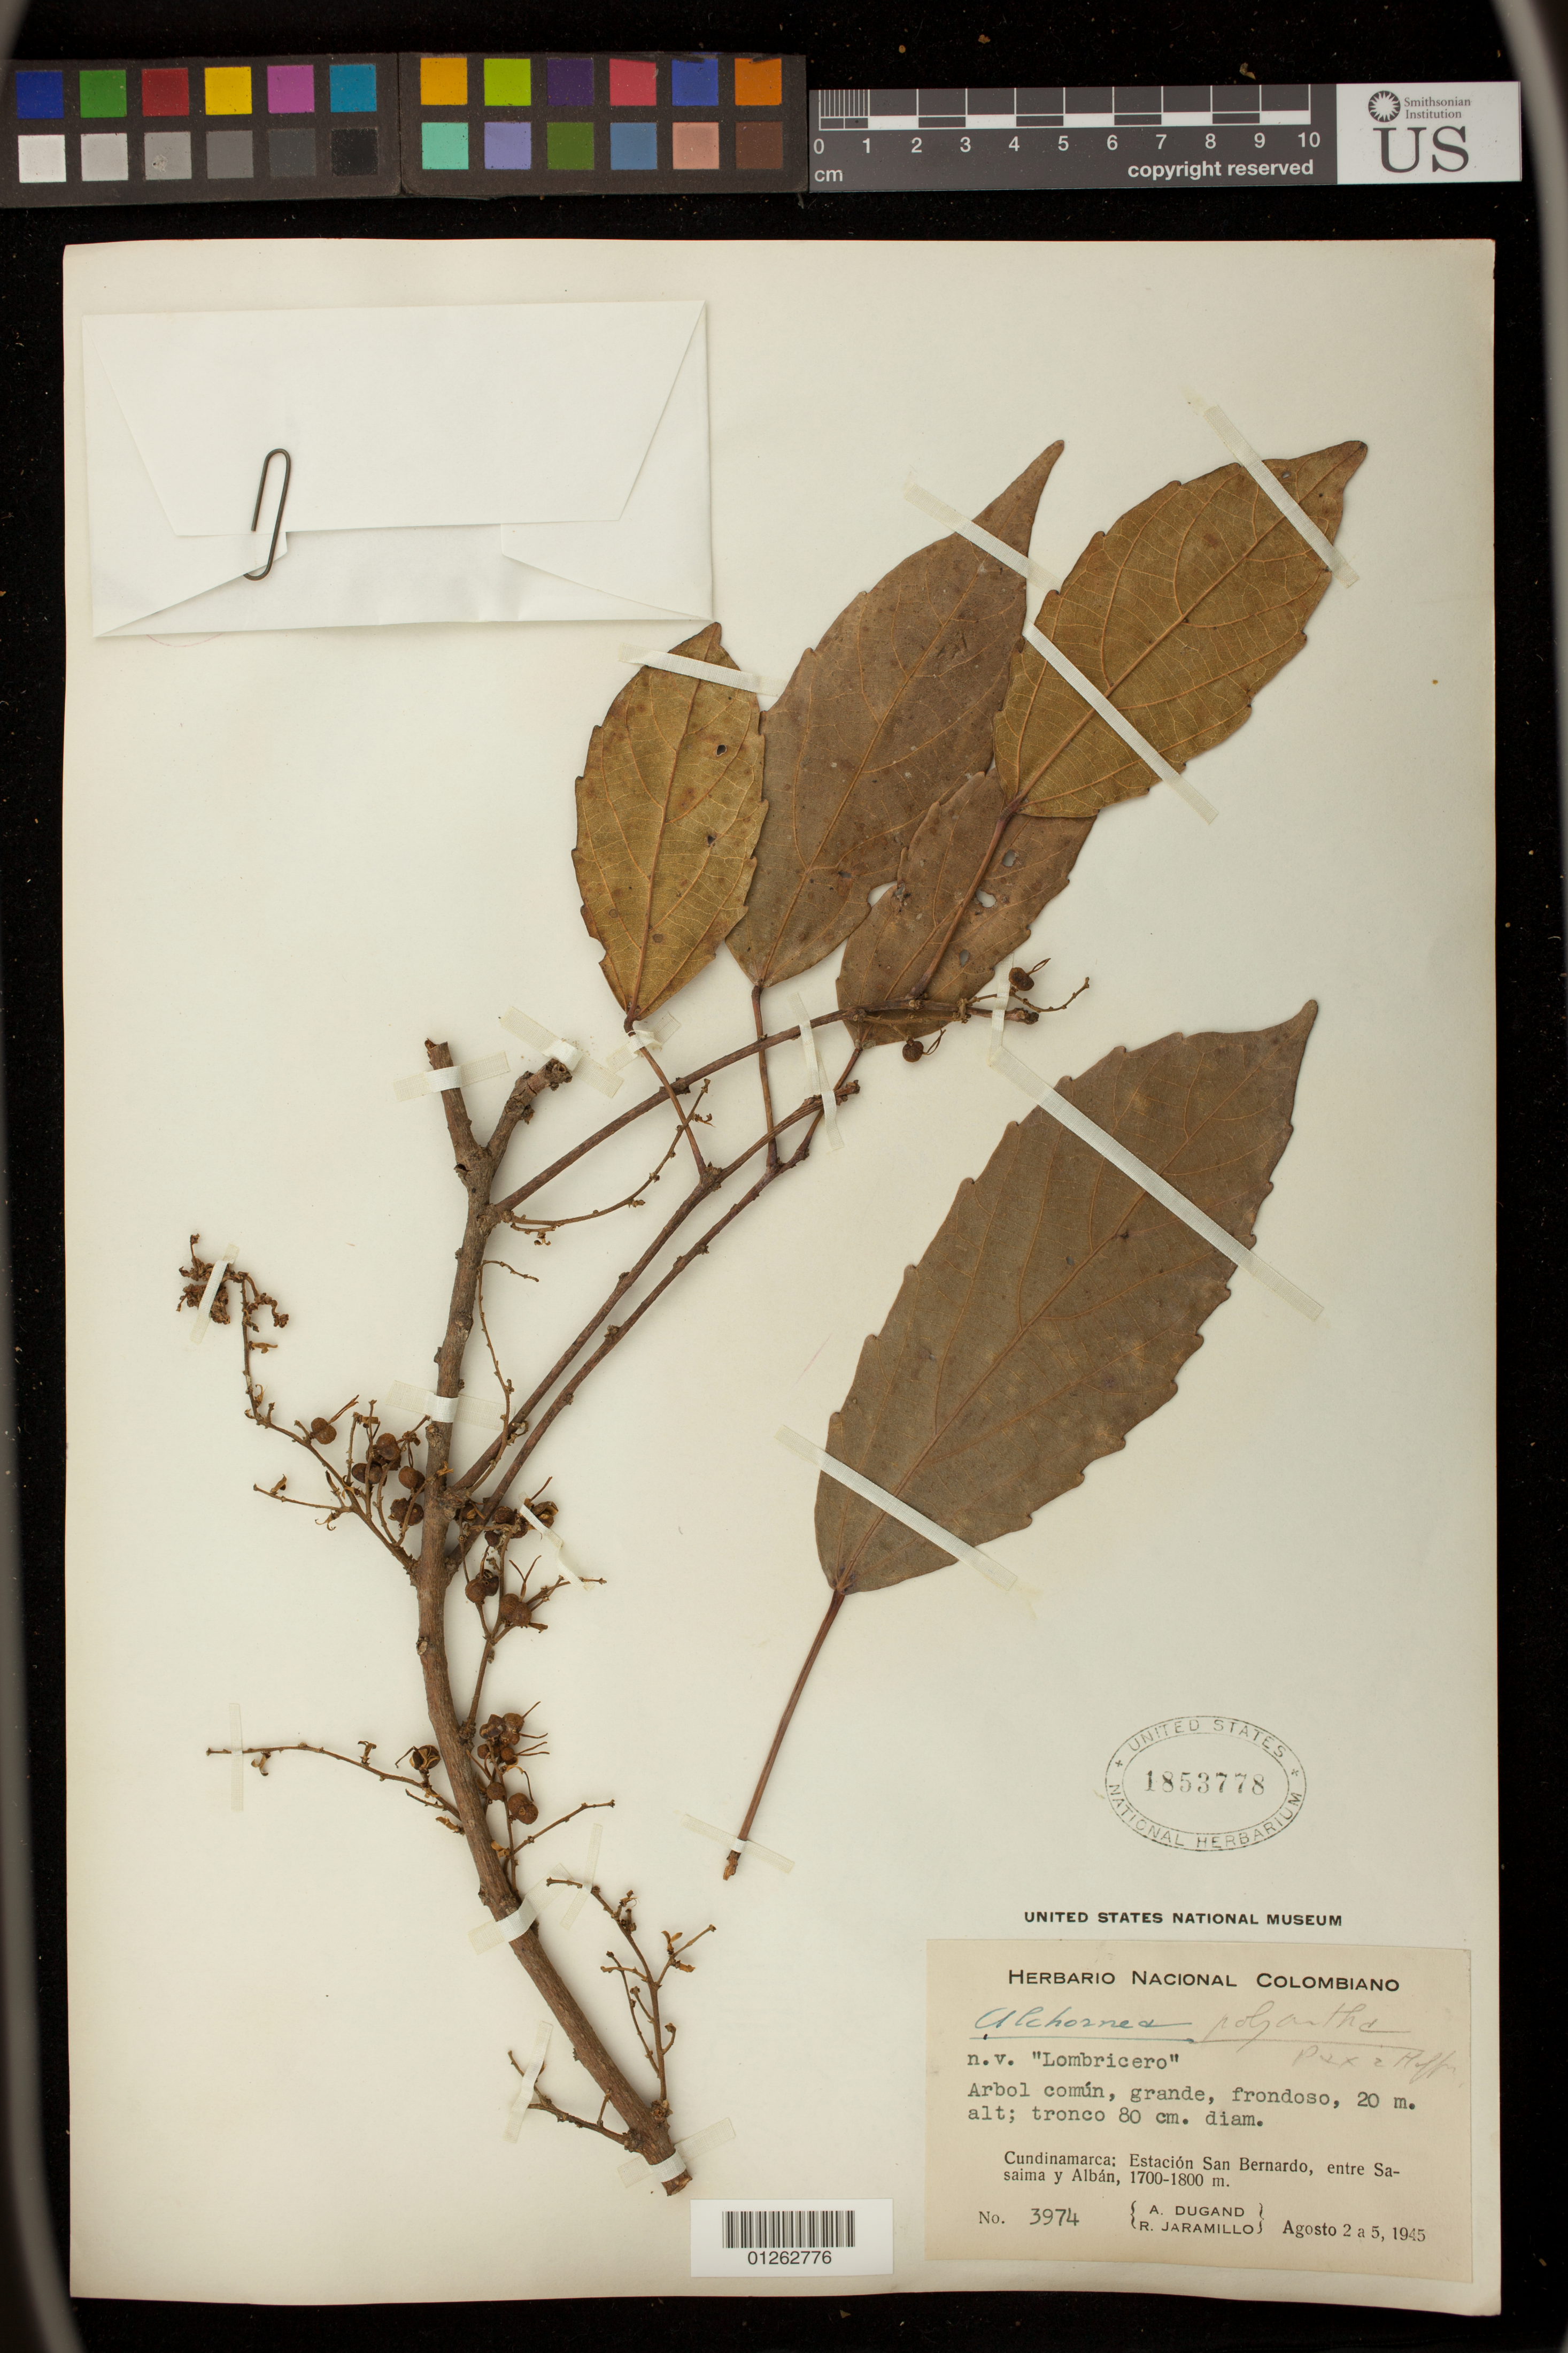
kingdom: Plantae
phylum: Tracheophyta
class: Magnoliopsida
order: Malpighiales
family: Euphorbiaceae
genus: Alchornea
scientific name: Alchornea latifolia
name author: Sw.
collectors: A. Dugand & R. Jaramillo M.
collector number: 3974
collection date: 1945-08-02/1945-08-05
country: Colombia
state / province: Cundinamarca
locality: San Bernardo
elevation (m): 1700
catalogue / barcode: US 1853778